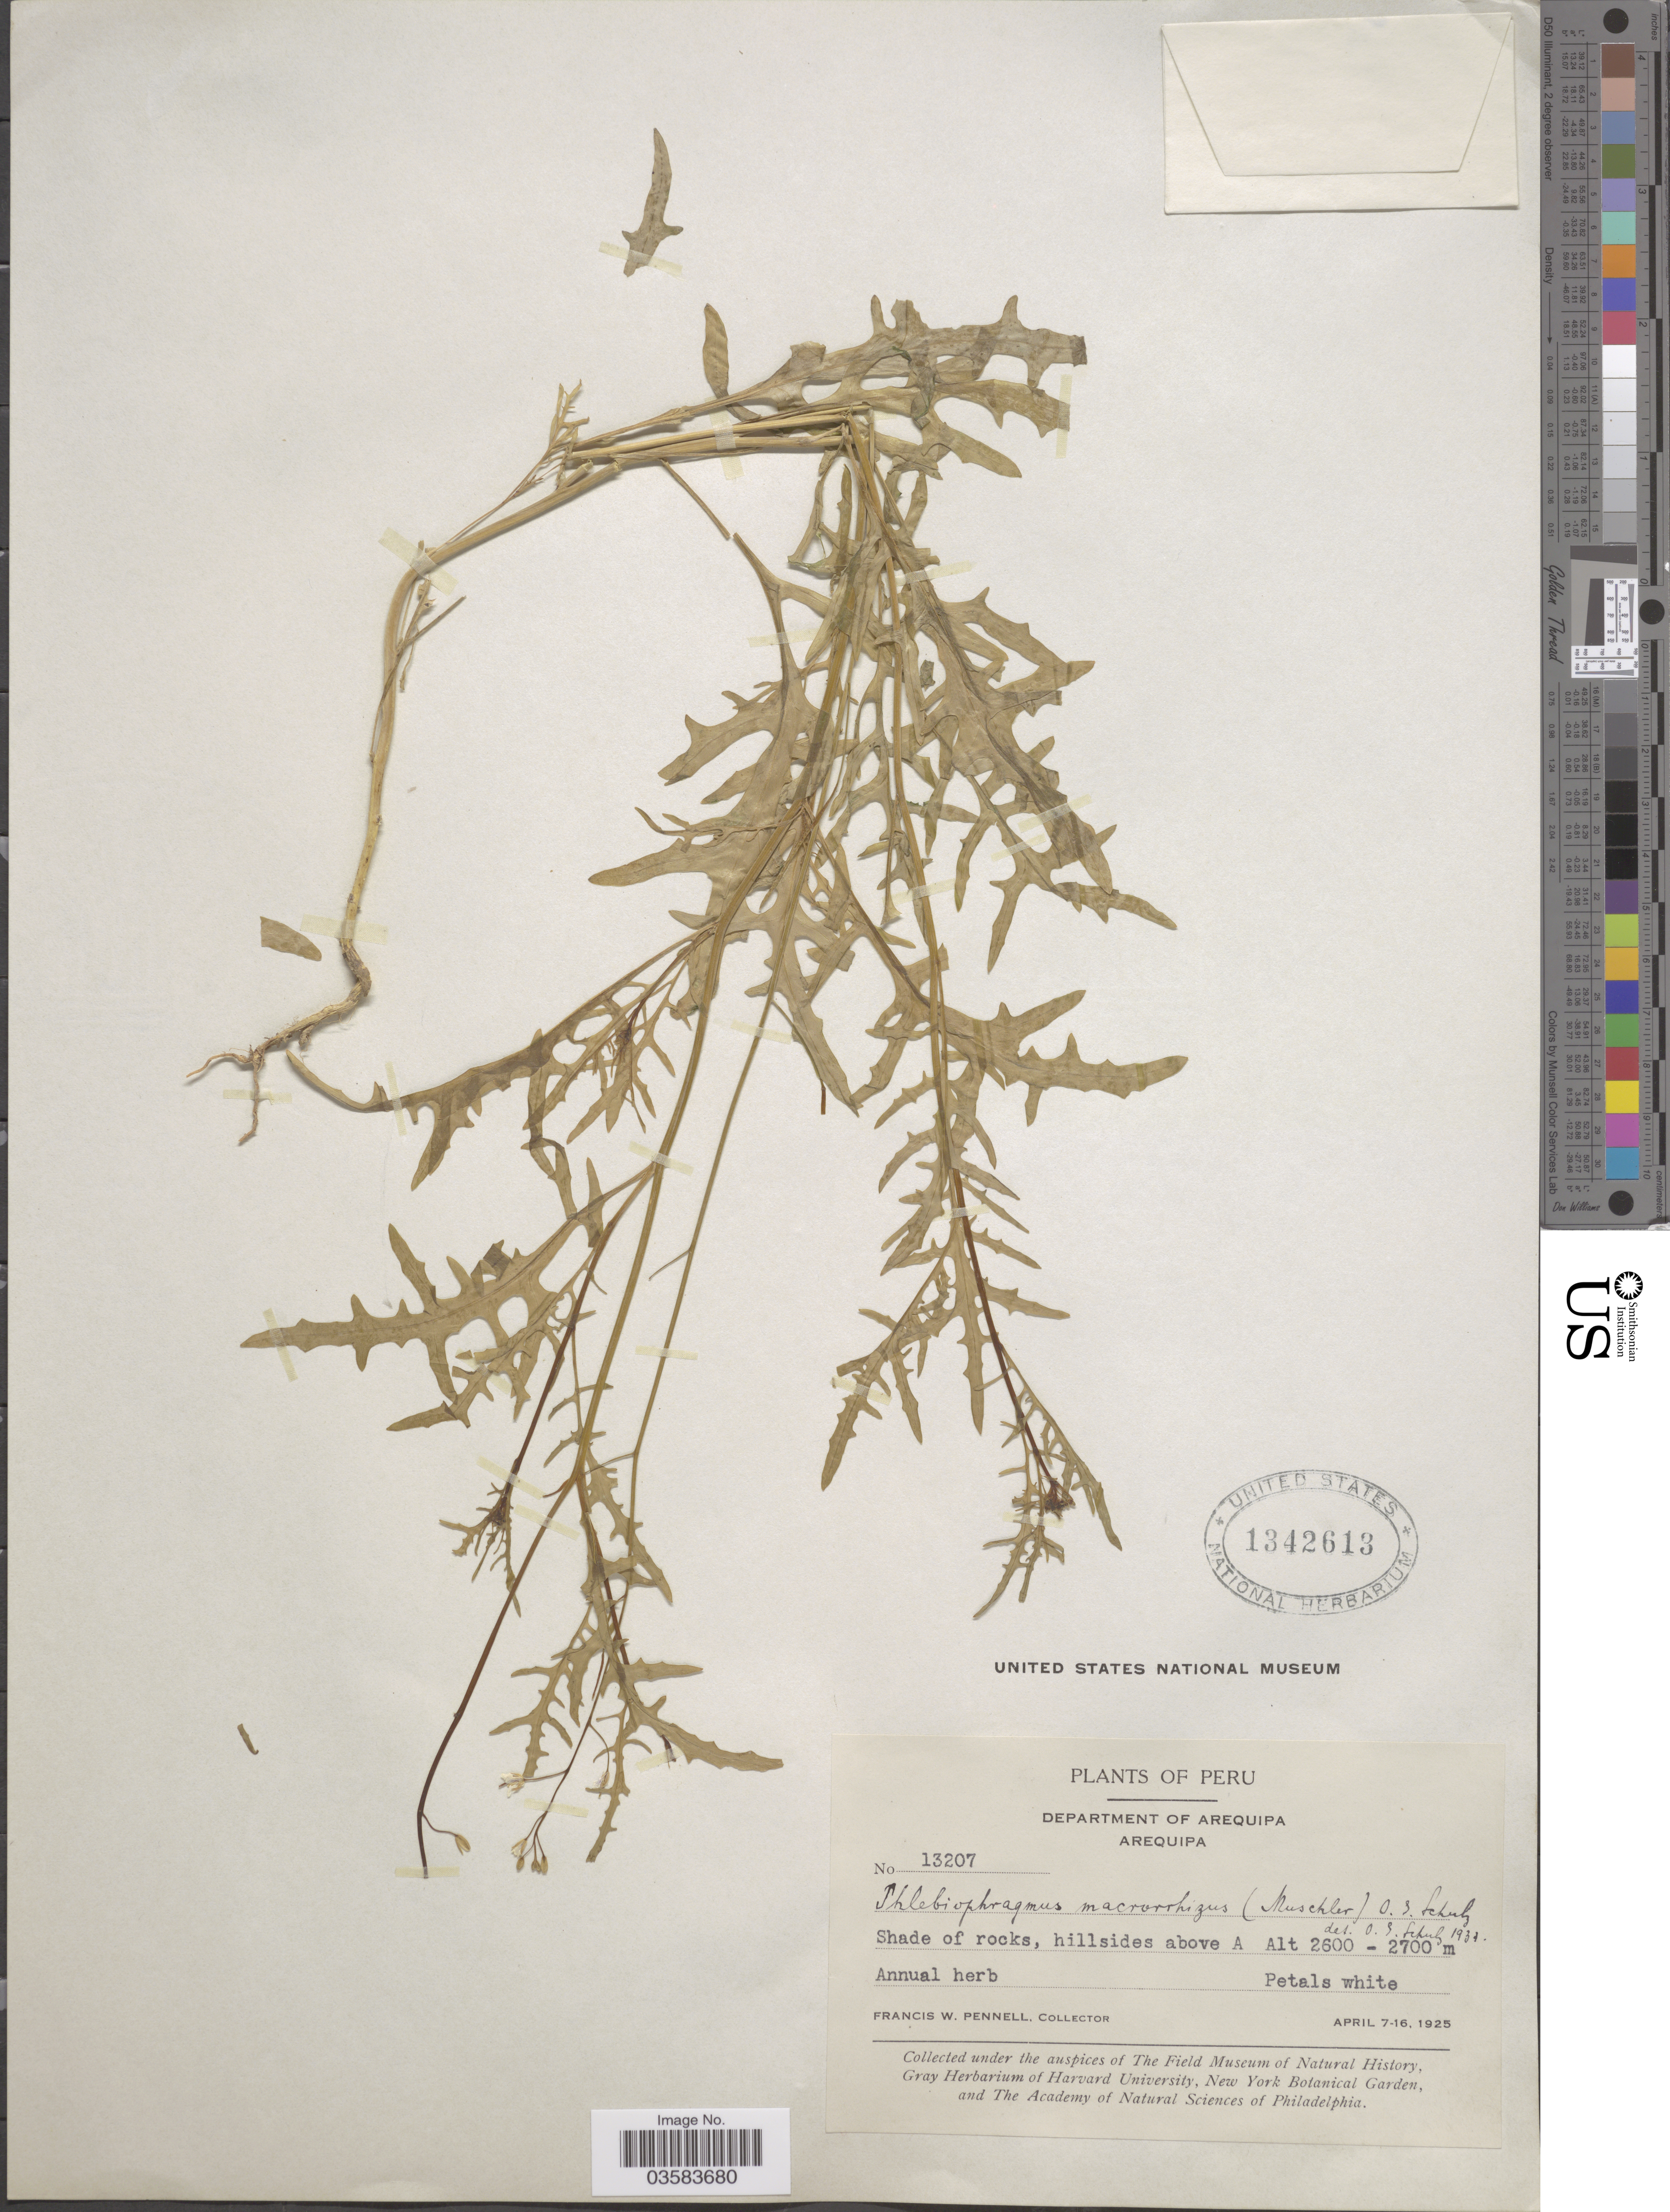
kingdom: Plantae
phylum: Tracheophyta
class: Magnoliopsida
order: Brassicales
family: Brassicaceae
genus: Mostacillastrum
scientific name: Mostacillastrum gracile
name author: (Wedd.) Al-Shehbaz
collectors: F. W. Pennell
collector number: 13207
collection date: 1925-04-07/1925-04-16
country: Peru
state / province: Arequipa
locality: Department of Arequipa. Hillsides above A.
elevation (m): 2600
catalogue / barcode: US 1342613